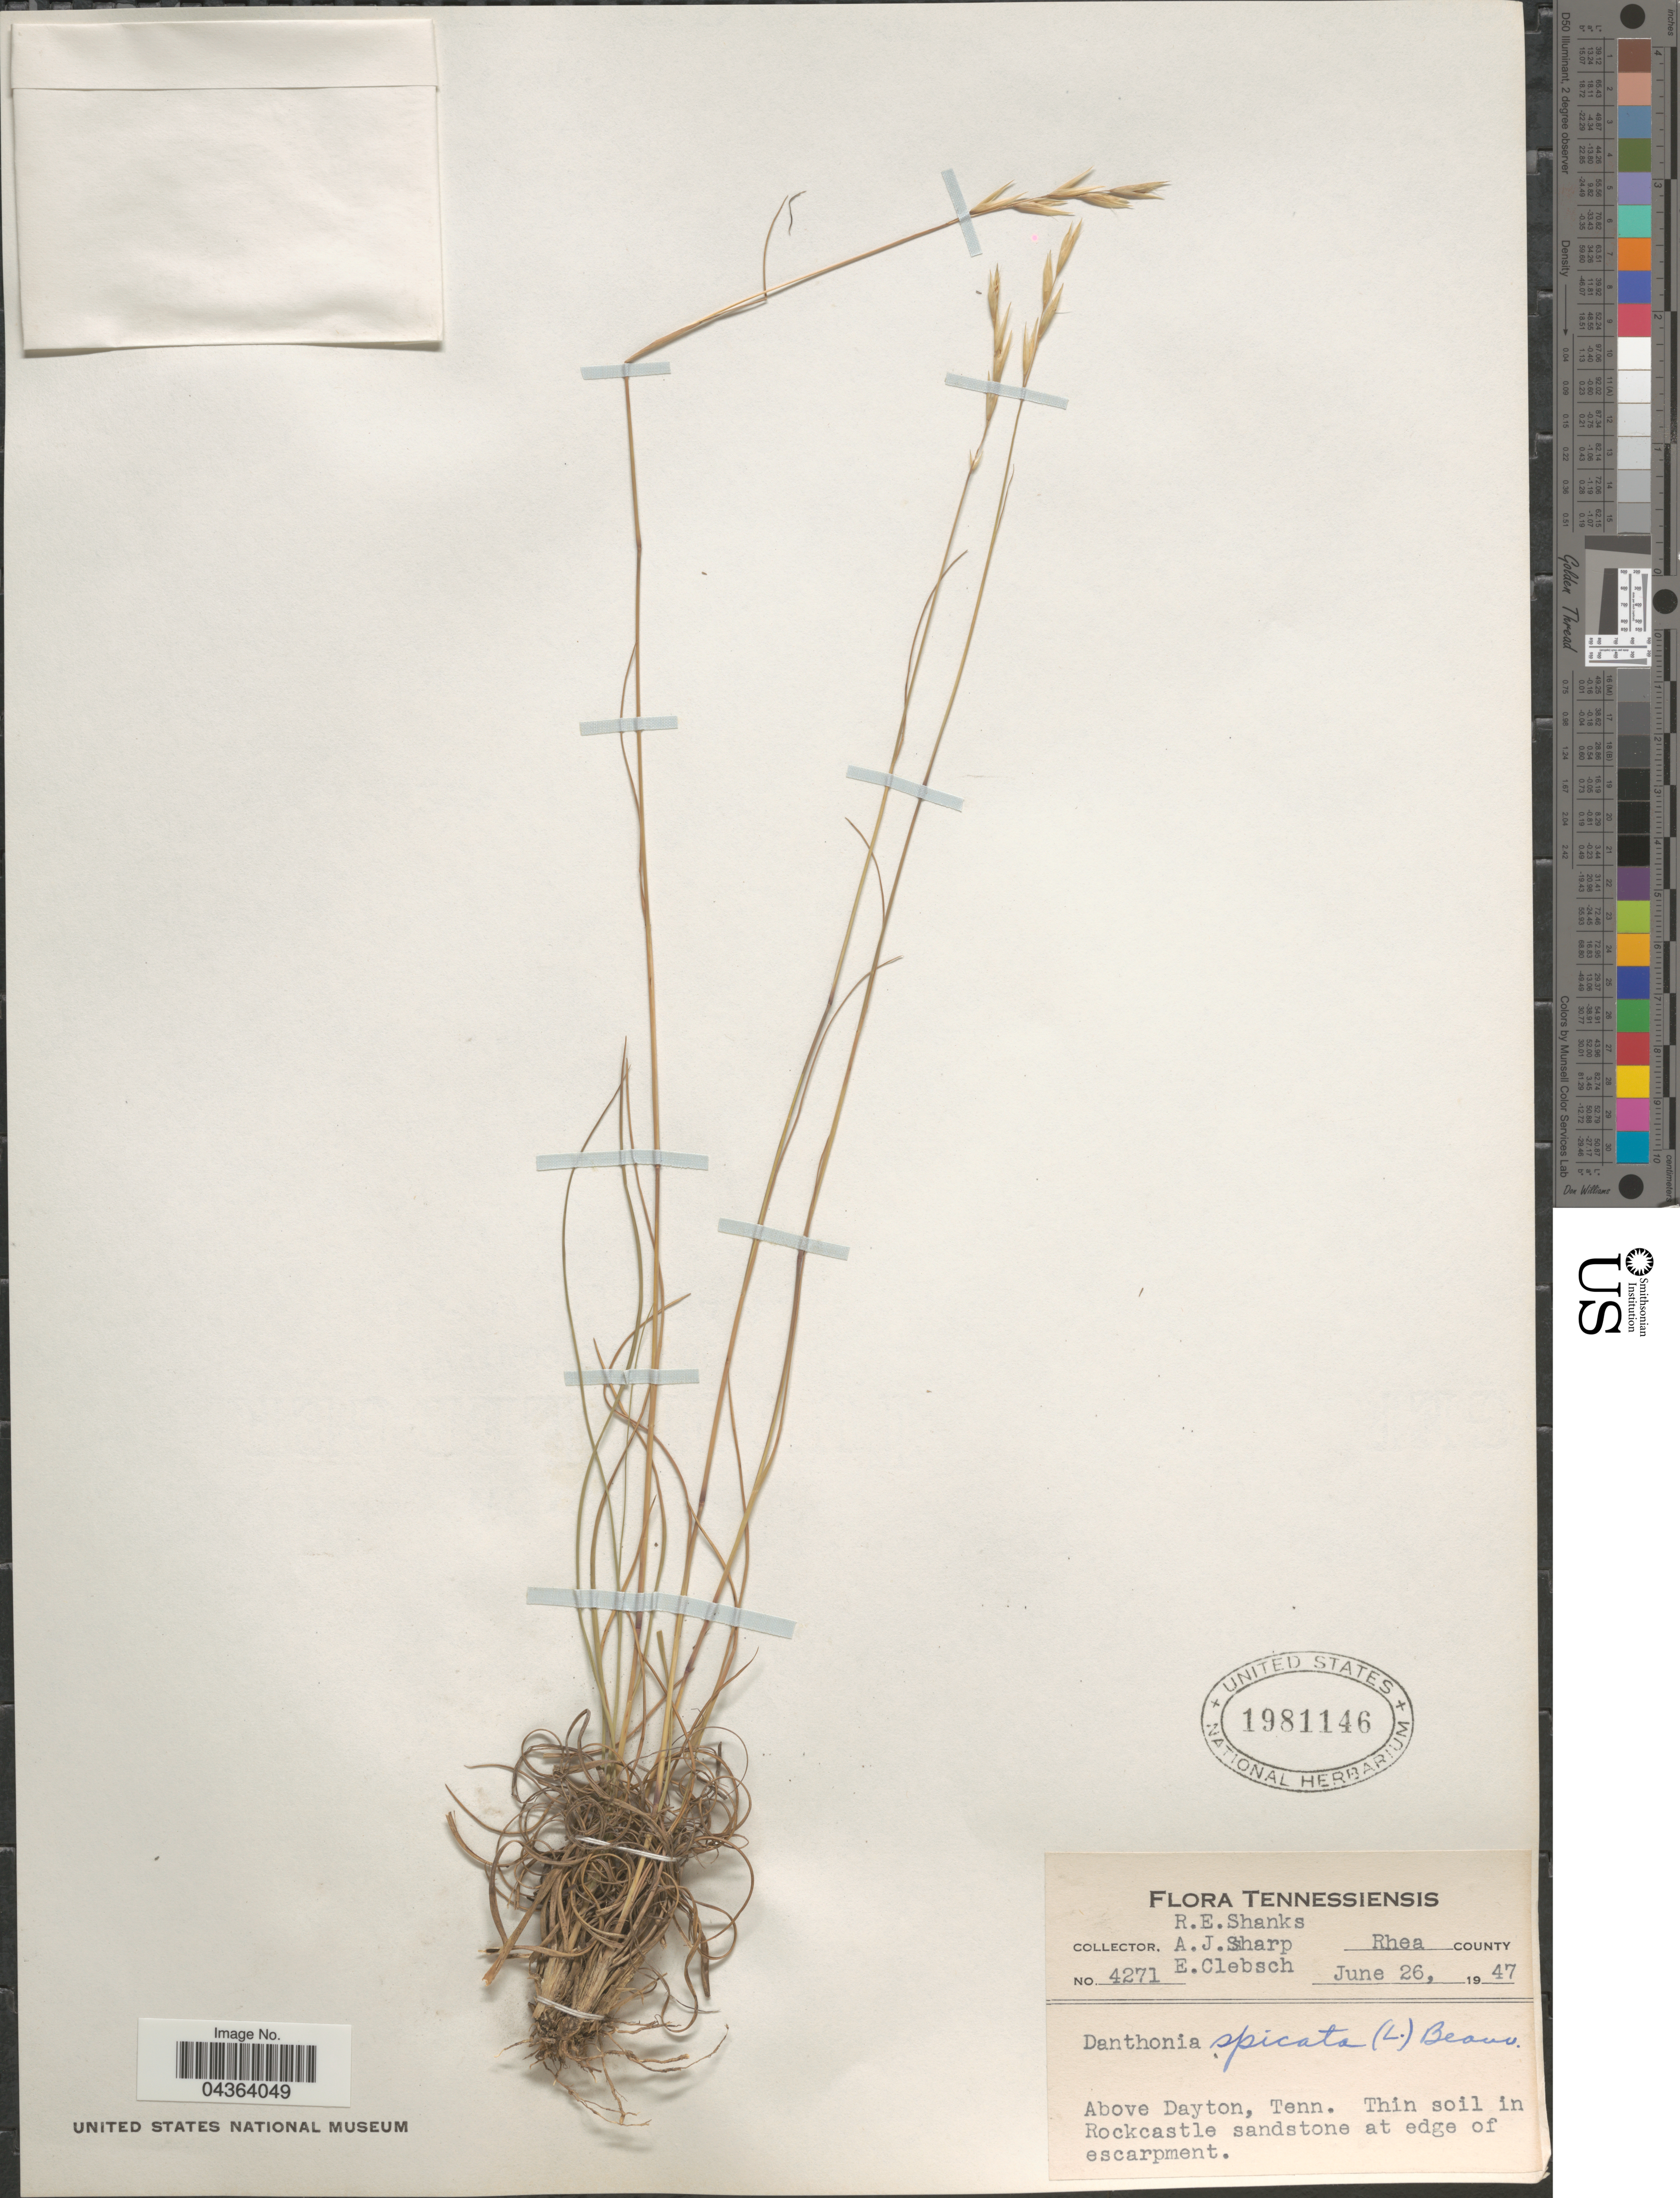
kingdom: Plantae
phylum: Tracheophyta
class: Liliopsida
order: Poales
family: Poaceae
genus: Danthonia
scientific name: Danthonia spicata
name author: (L.) P. Beauv. ex Roem. & Schult.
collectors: R. Shanks, A. J. Sharp & E. Clebsch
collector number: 4271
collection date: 1947-06-26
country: United States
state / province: Tennessee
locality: Rhea County. Above Dayton, Tenn. Thin soil in Rockcastle sandstone at edge of escarpment.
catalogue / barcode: US 1981146